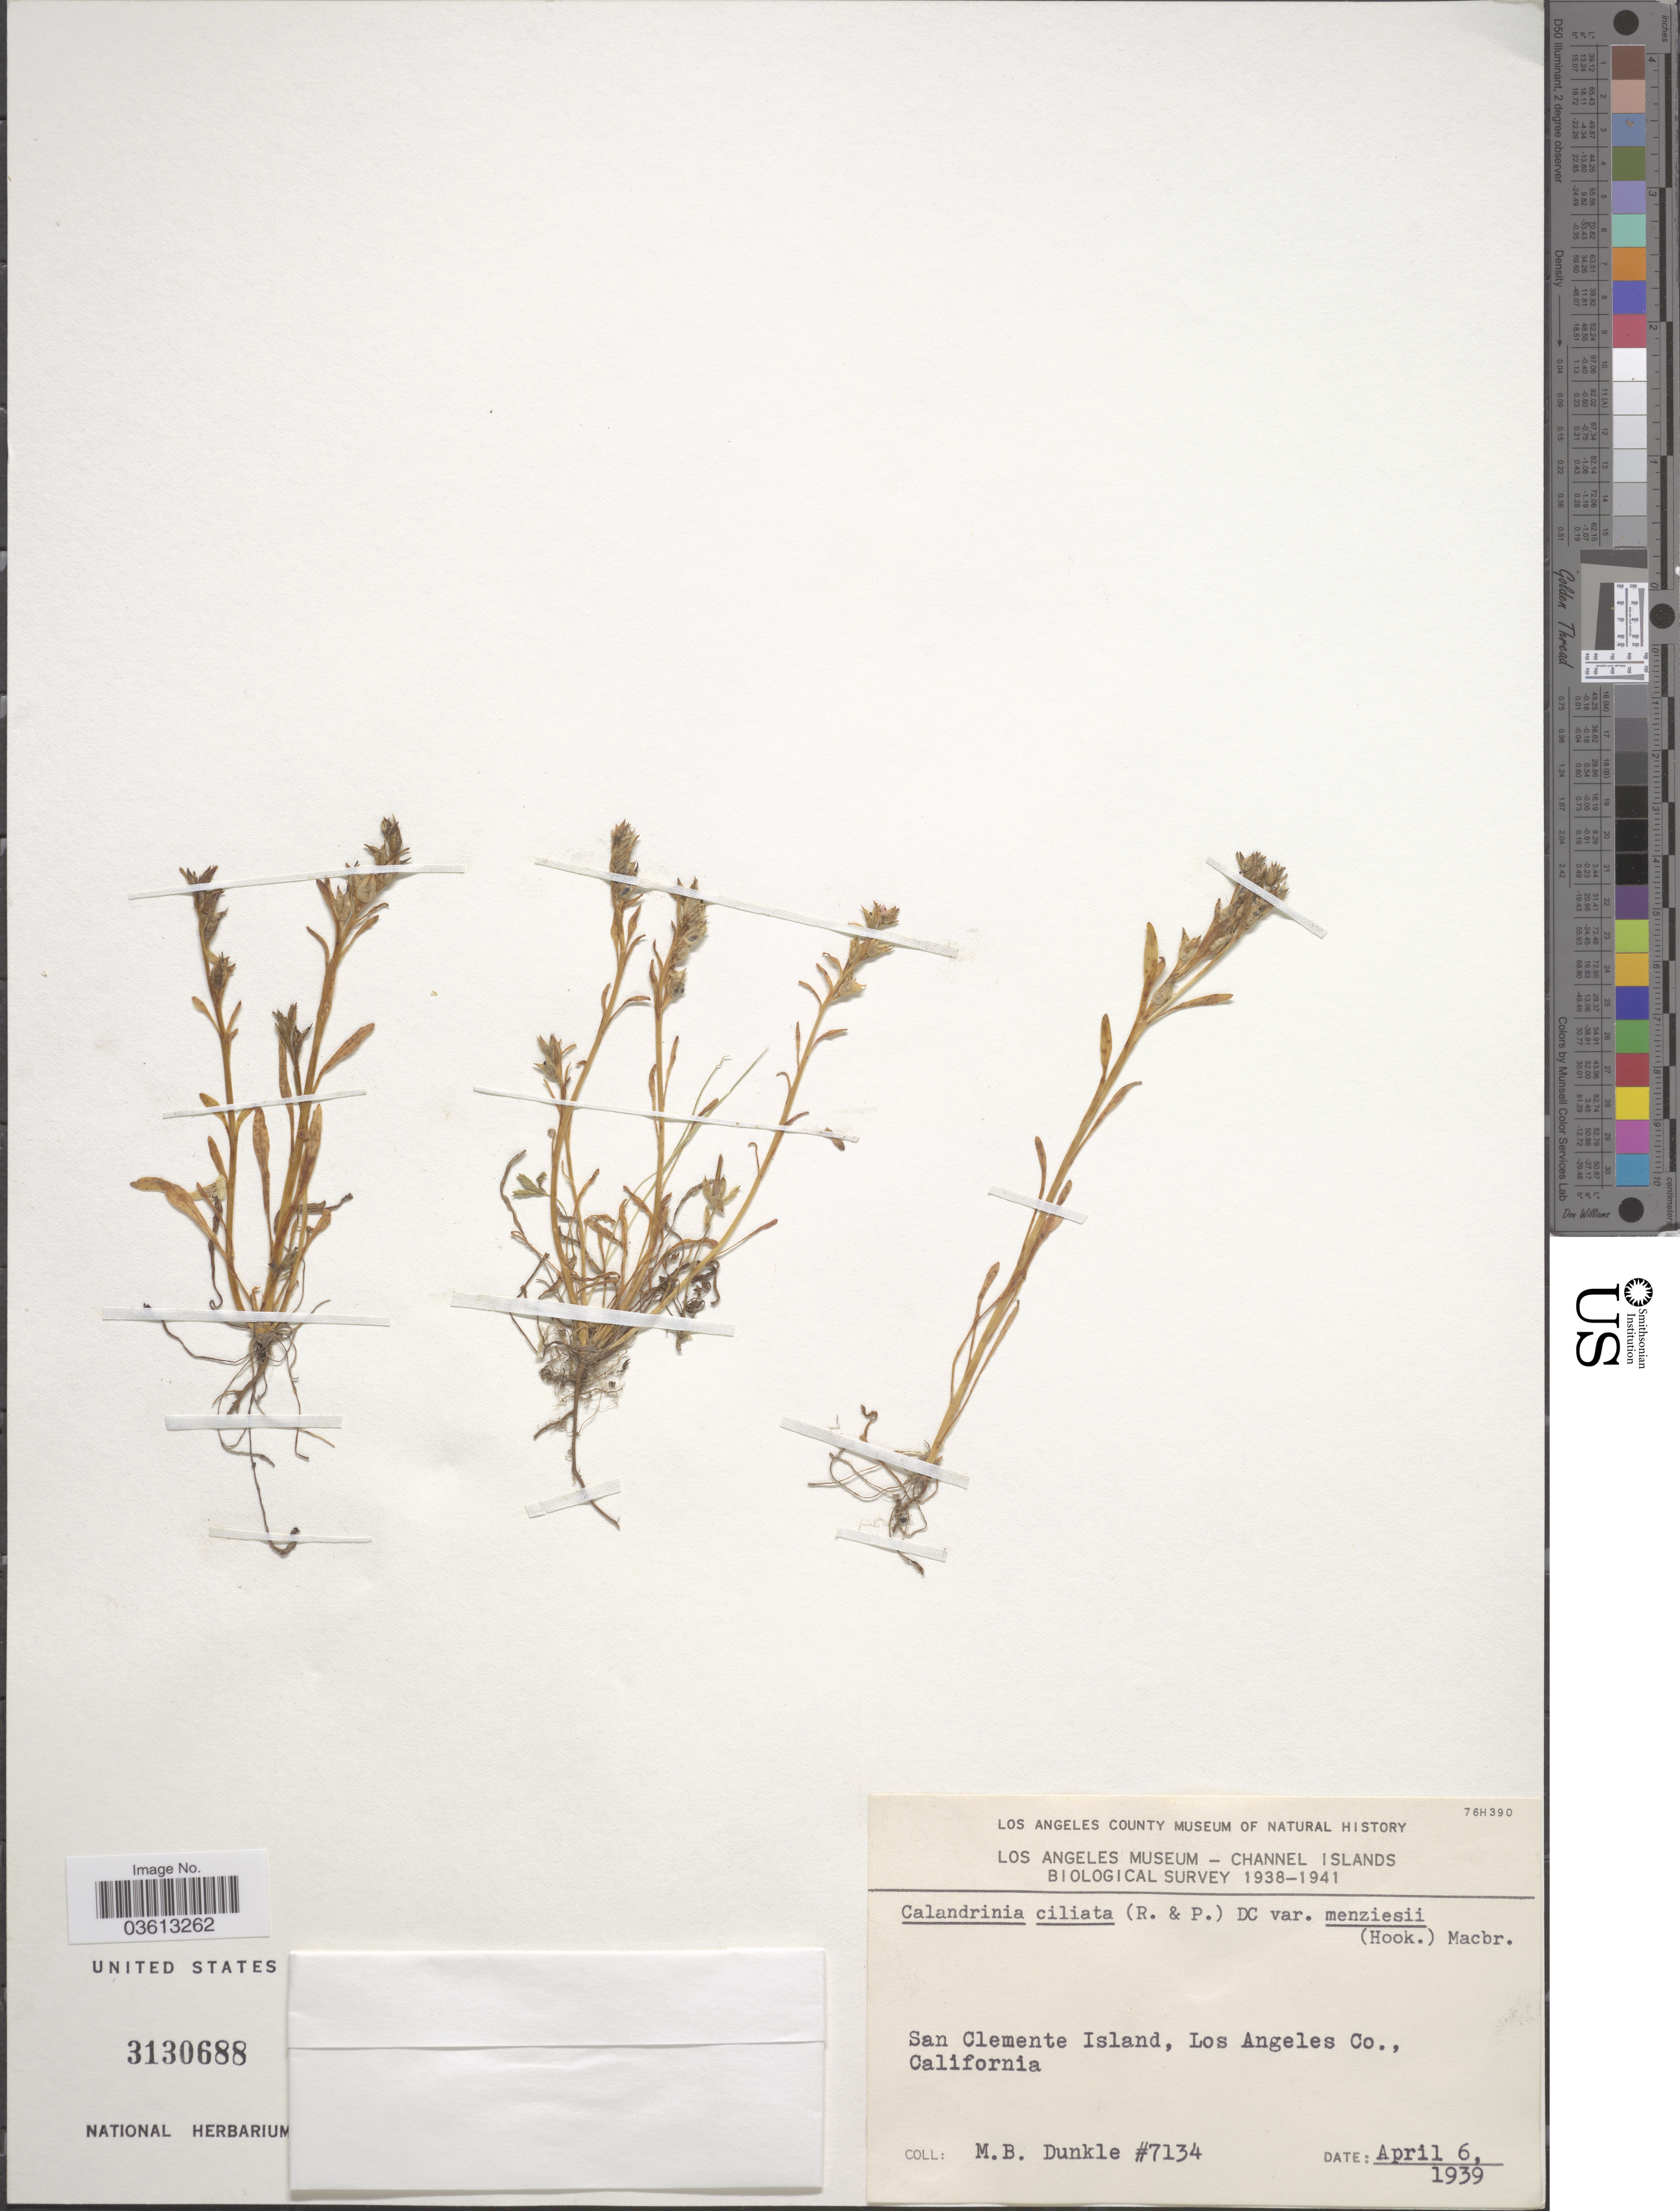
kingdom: Plantae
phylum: Tracheophyta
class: Magnoliopsida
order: Caryophyllales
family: Montiaceae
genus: Calandrinia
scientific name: Calandrinia ciliata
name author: (Ruiz & Pav.) DC.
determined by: Strong, Mark T., (BOT), Smithsonian Institution - National Museum of Natural History (UNITED STATES)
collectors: M. Dunkle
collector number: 7134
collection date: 1939-04-06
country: United States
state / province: California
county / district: Los Angeles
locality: San Clemente Island, Los Angeles Co.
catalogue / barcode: US 3130688